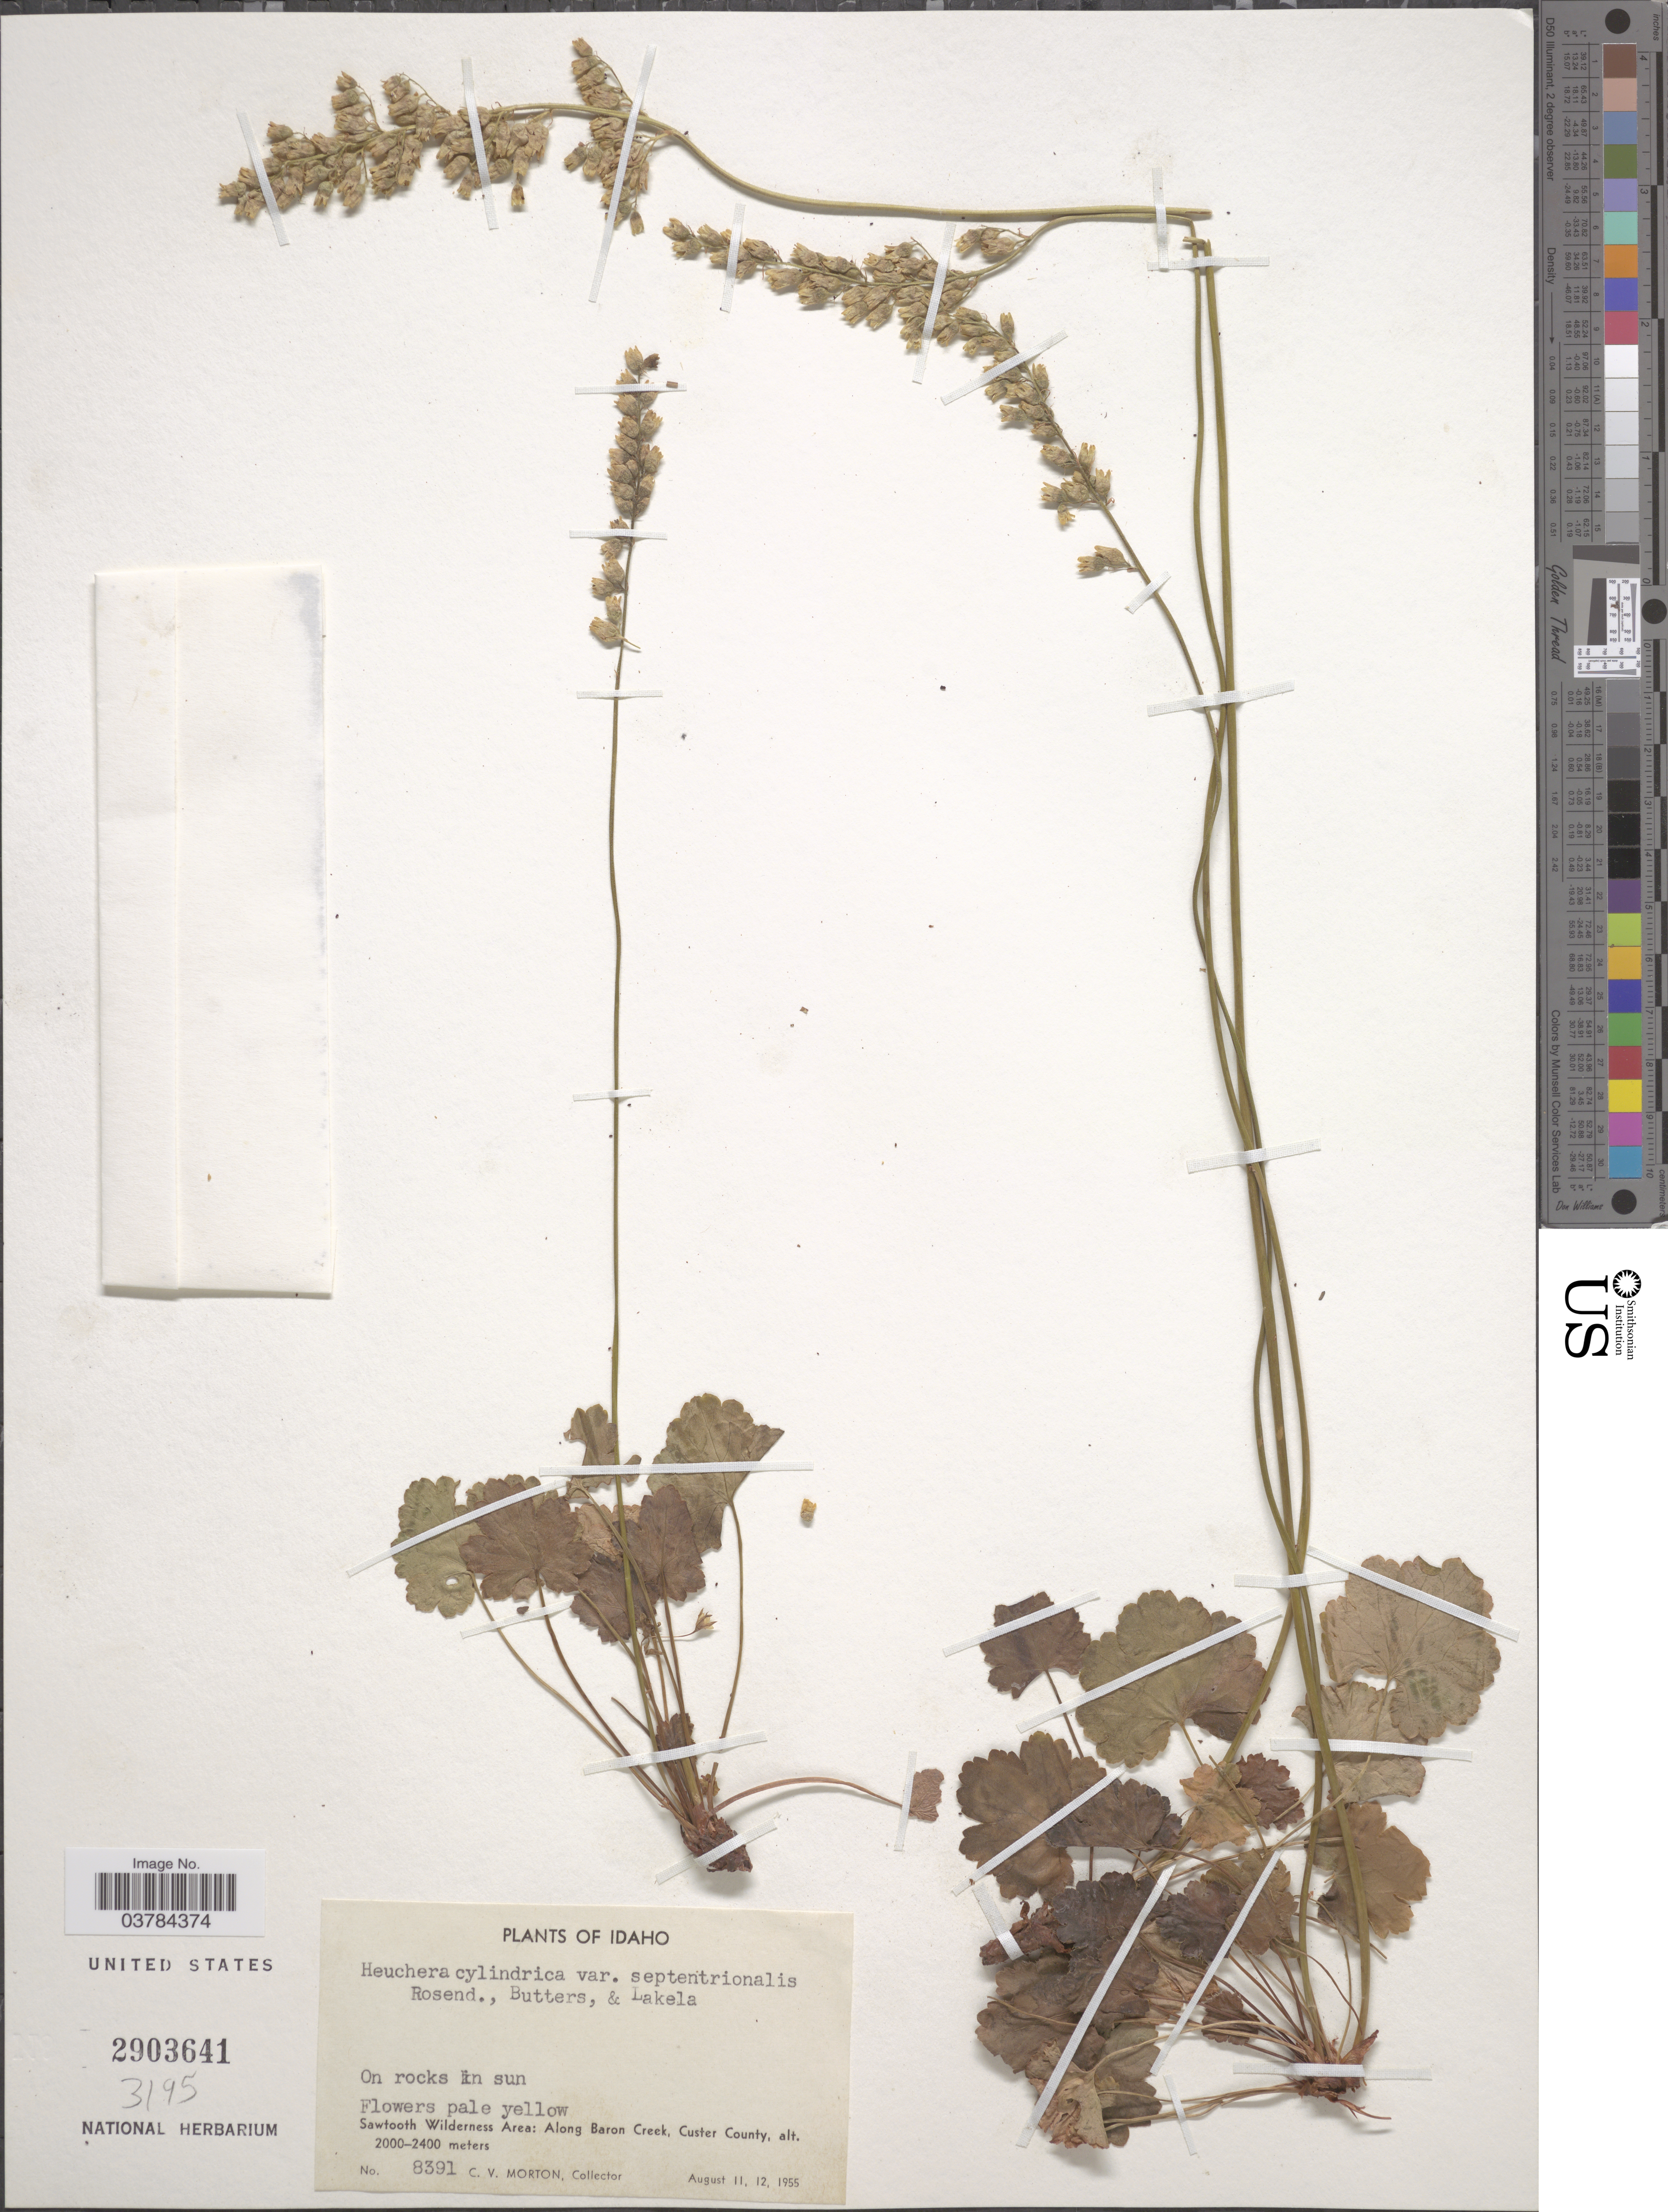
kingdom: Plantae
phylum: Tracheophyta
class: Magnoliopsida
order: Saxifragales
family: Saxifragaceae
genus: Heuchera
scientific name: Heuchera cylindrica var. septentrionalis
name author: Rosend. et al.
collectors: C. V. Morton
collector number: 8391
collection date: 1955-08-11/1955-08-12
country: United States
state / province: Idaho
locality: Sawtooth Wilderness Area: Along Baron Creek, Custer County.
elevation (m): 2000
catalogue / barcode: US 2903641